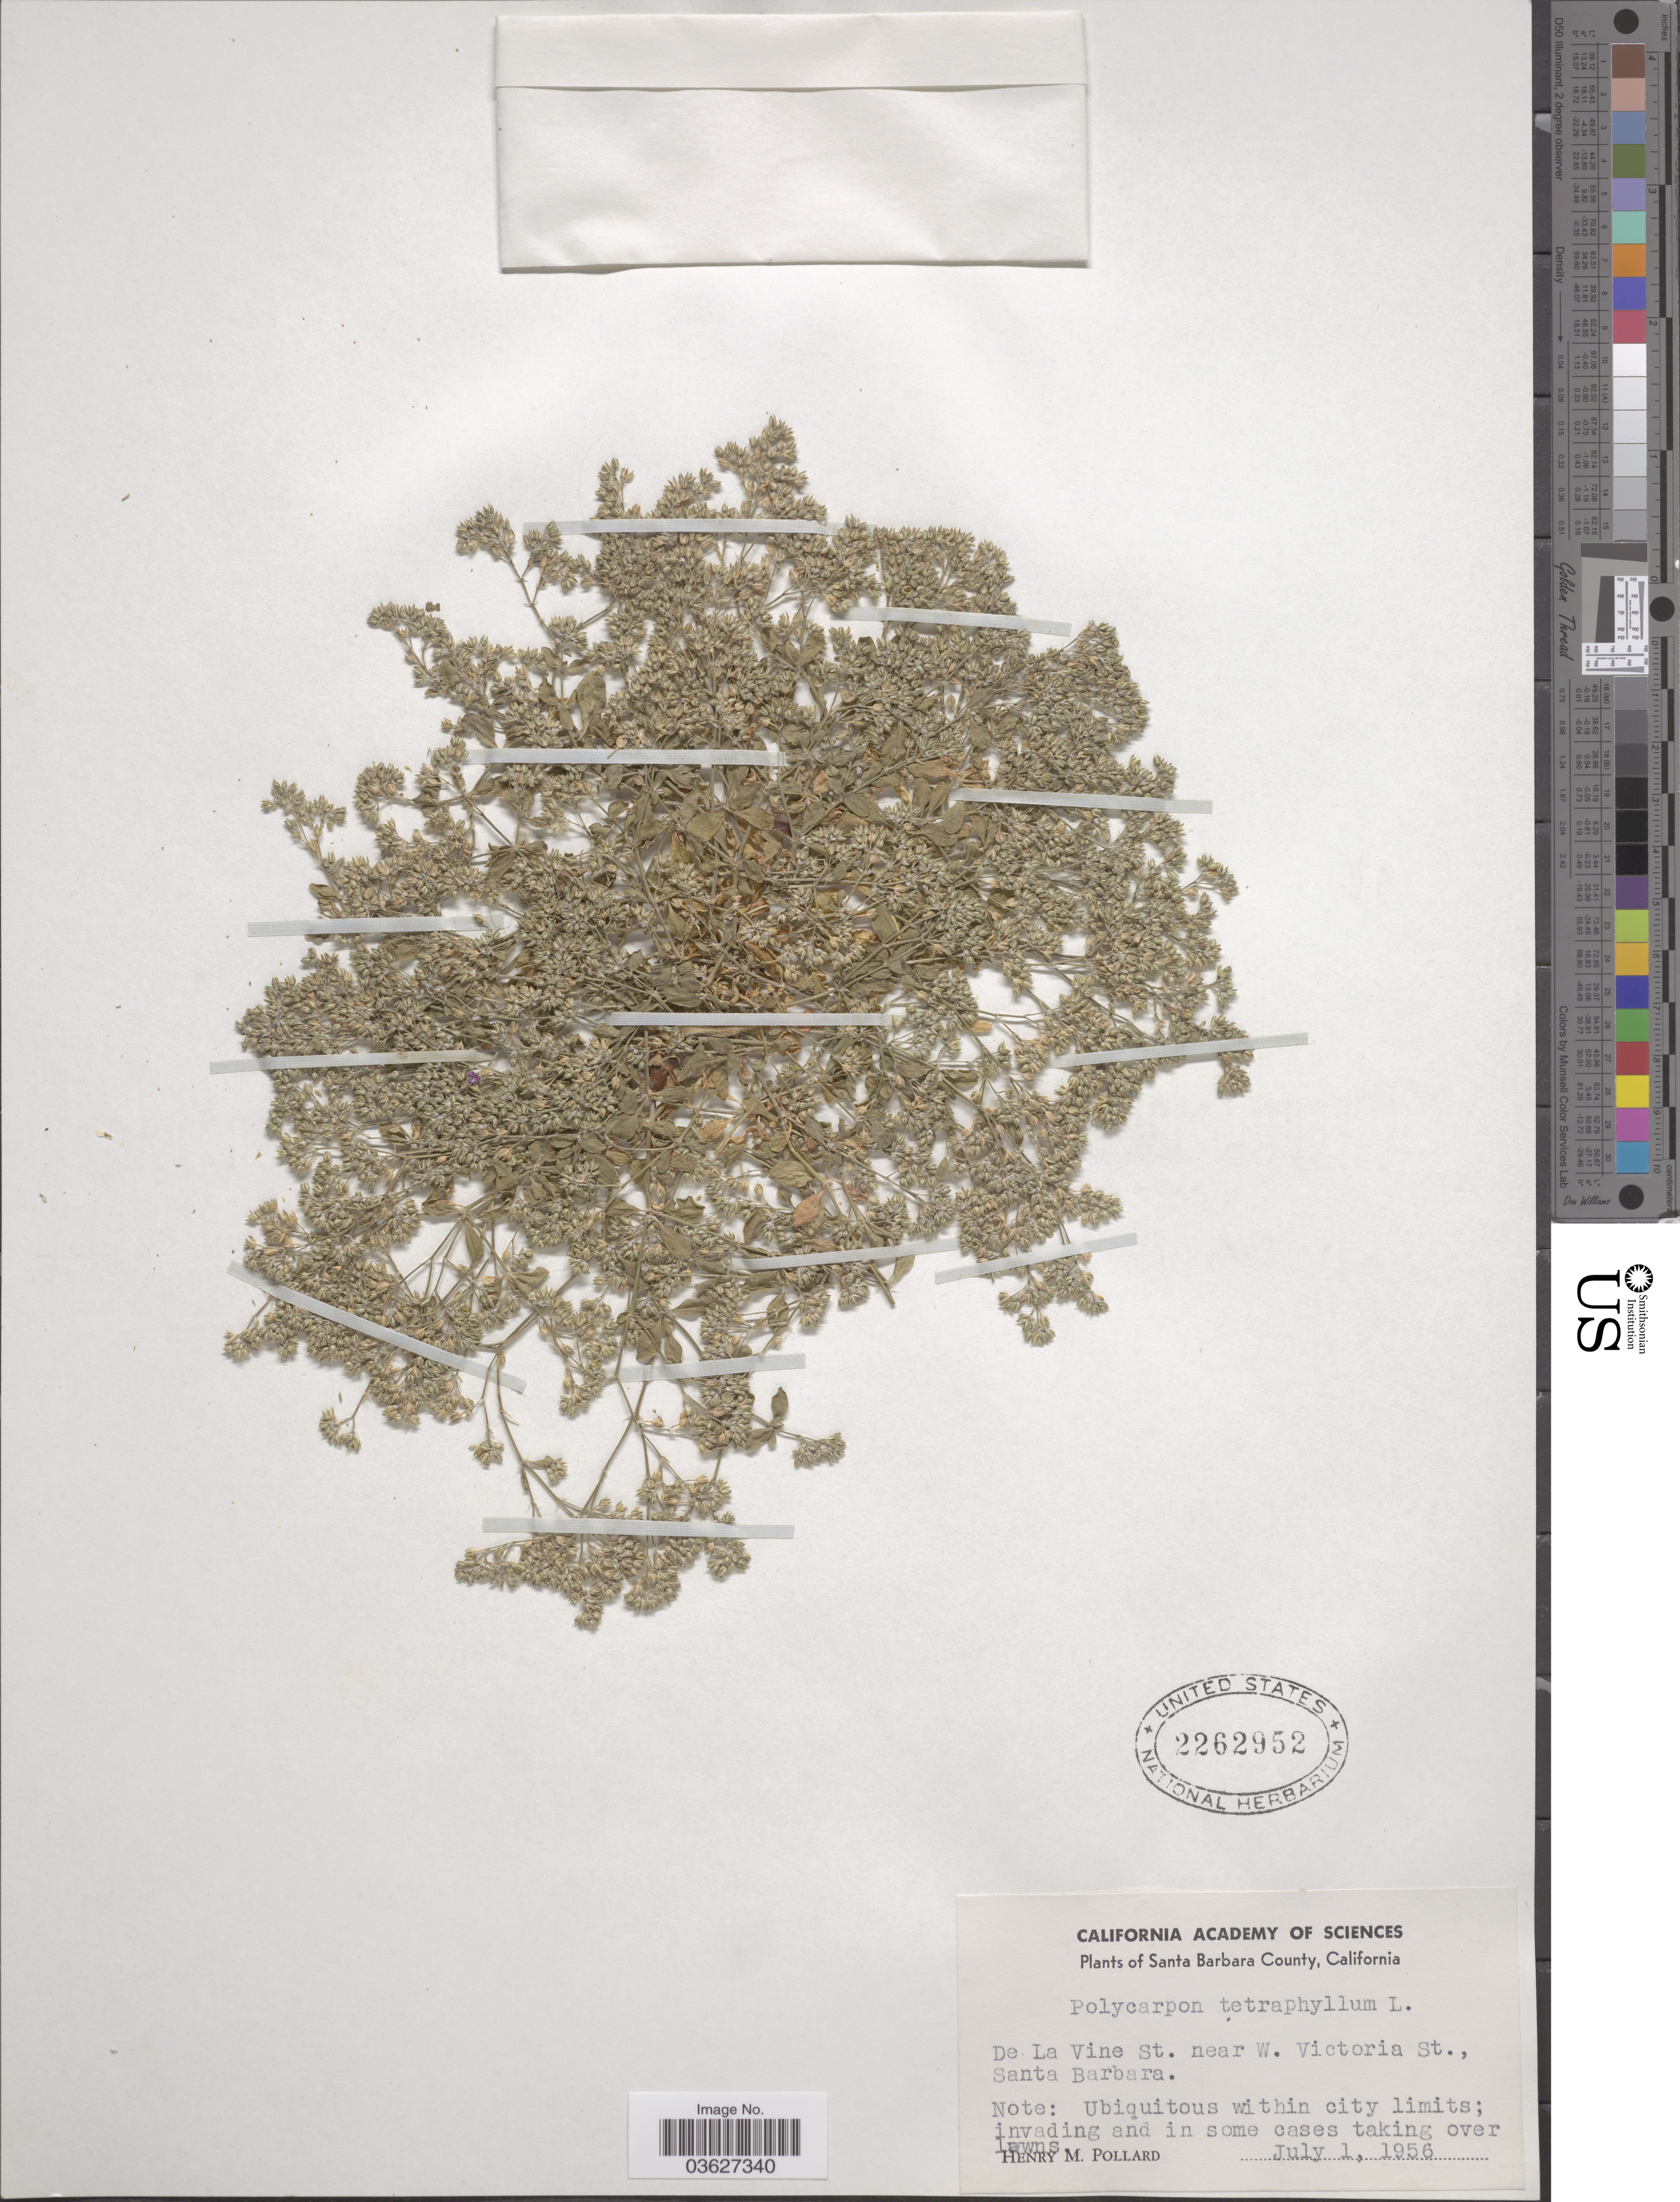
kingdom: Plantae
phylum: Tracheophyta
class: Magnoliopsida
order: Caryophyllales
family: Caryophyllaceae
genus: Polycarpon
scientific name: Polycarpon tetraphyllum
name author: (L.) L.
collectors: H. M. Pollard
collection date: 1956-07-01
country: United States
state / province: California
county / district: Santa Barbara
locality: Santa Barbara County. De La Vine St. near W. Victoria St., Santa Barbara.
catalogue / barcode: US 2262952